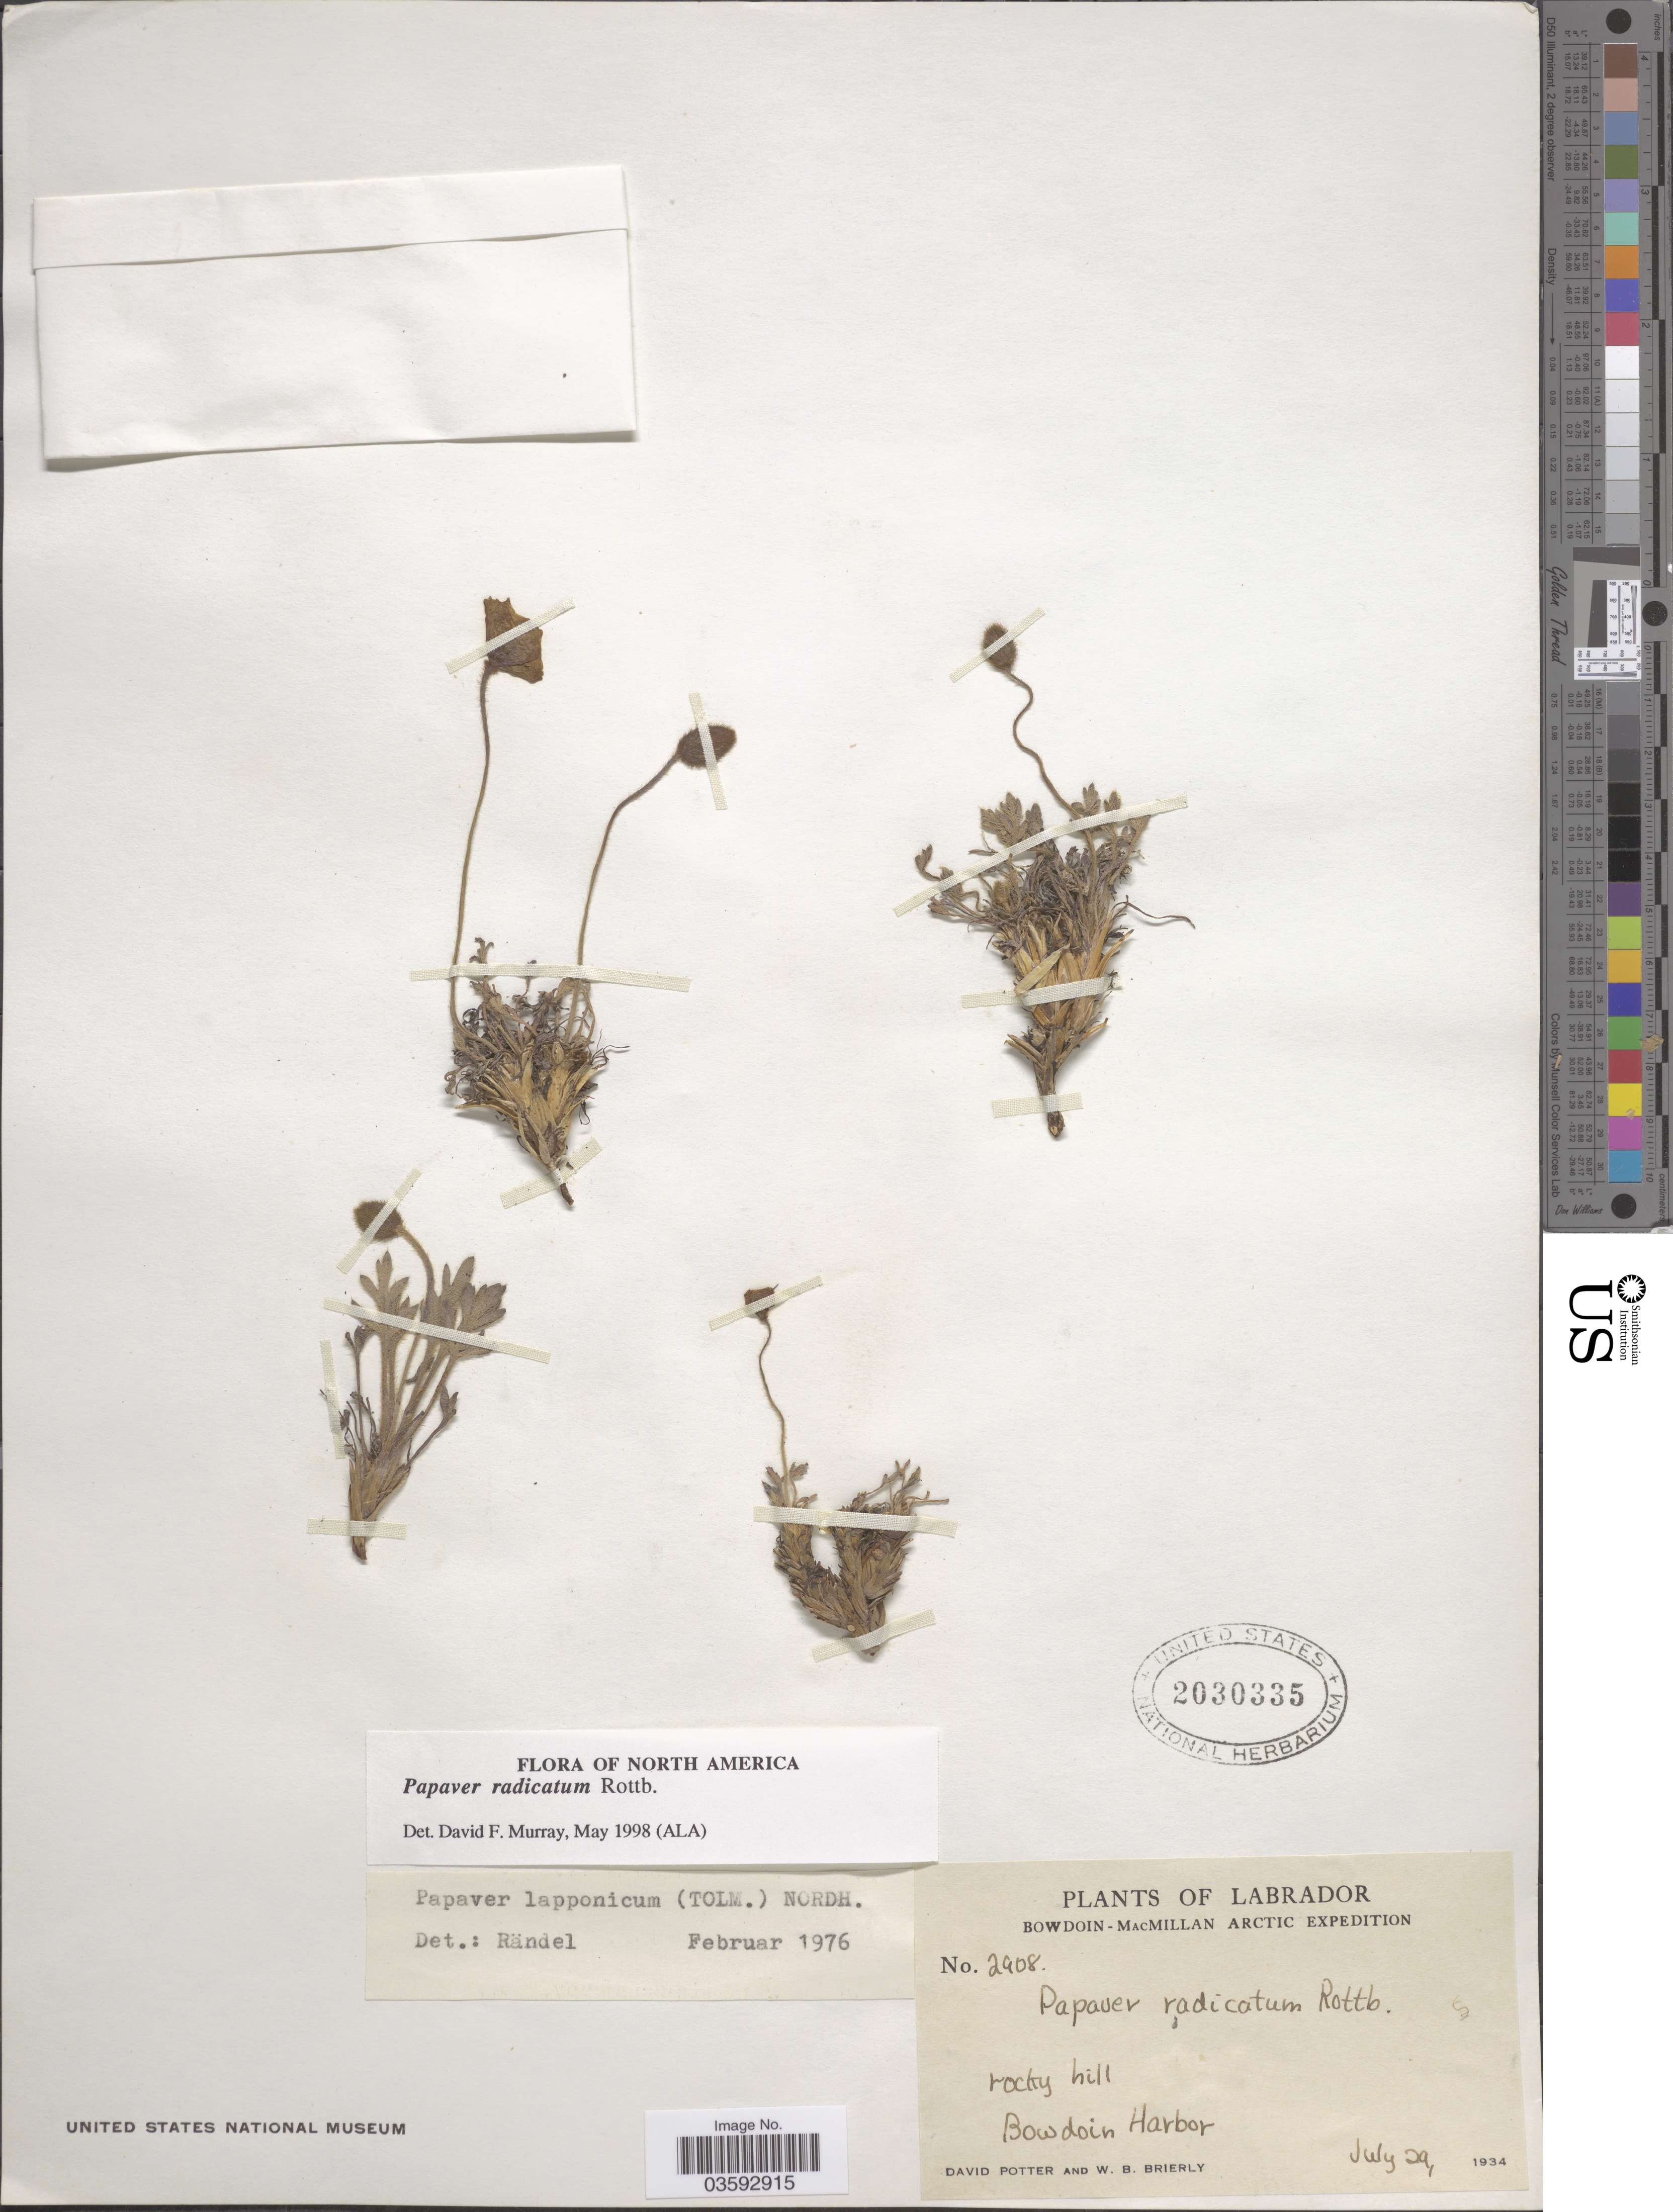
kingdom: Plantae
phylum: Tracheophyta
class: Magnoliopsida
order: Ranunculales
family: Papaveraceae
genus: Papaver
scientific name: Papaver radicatum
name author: Rottb.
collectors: D. Potter & W. Brierly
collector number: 2908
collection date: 1934-07-29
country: Canada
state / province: Newfoundland and Labrador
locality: Labrador. Bowdoin Harbor.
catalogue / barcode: US 2030335